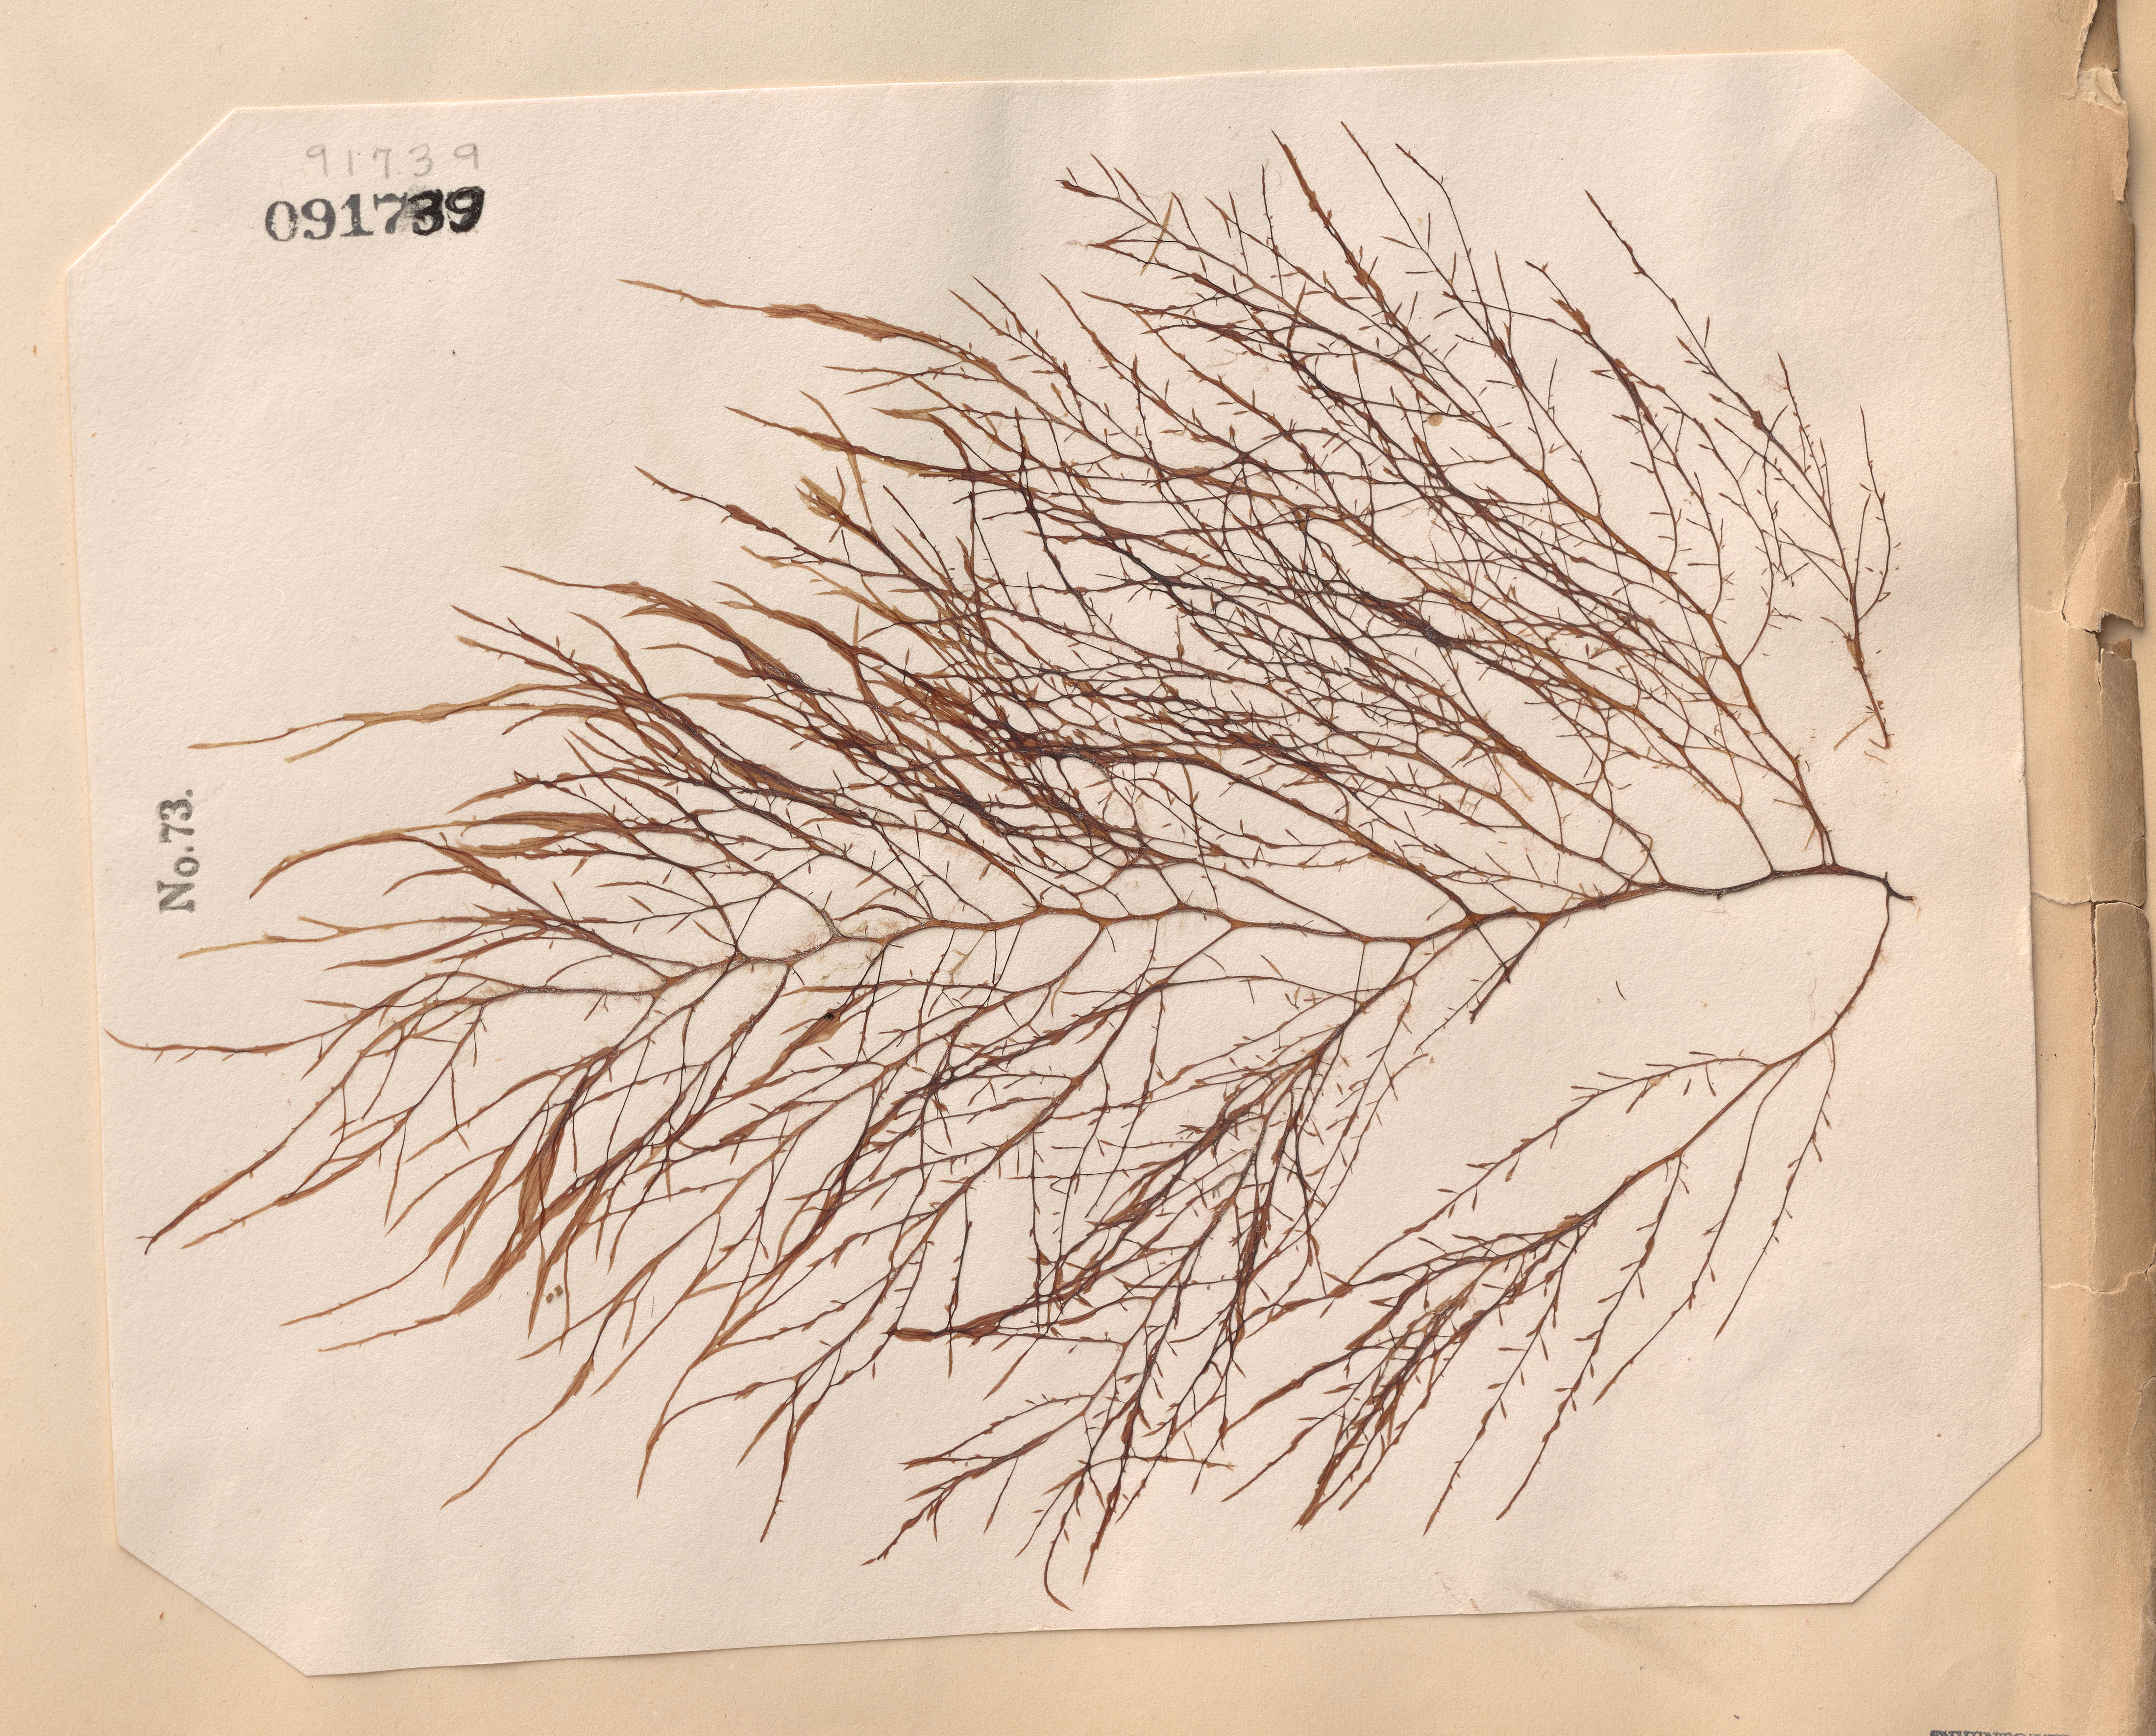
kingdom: Plantae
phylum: Rhodophyta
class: Florideophyceae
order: Ceramiales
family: Rhodomelaceae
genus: Chondria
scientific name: Chondria dasyphylla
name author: (Woodw.) C. Agardh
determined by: Dixon, P. S.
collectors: C. Durant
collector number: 73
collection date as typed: Sum 1850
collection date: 1850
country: United States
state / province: New York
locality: New York Harbor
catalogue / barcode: US 91739